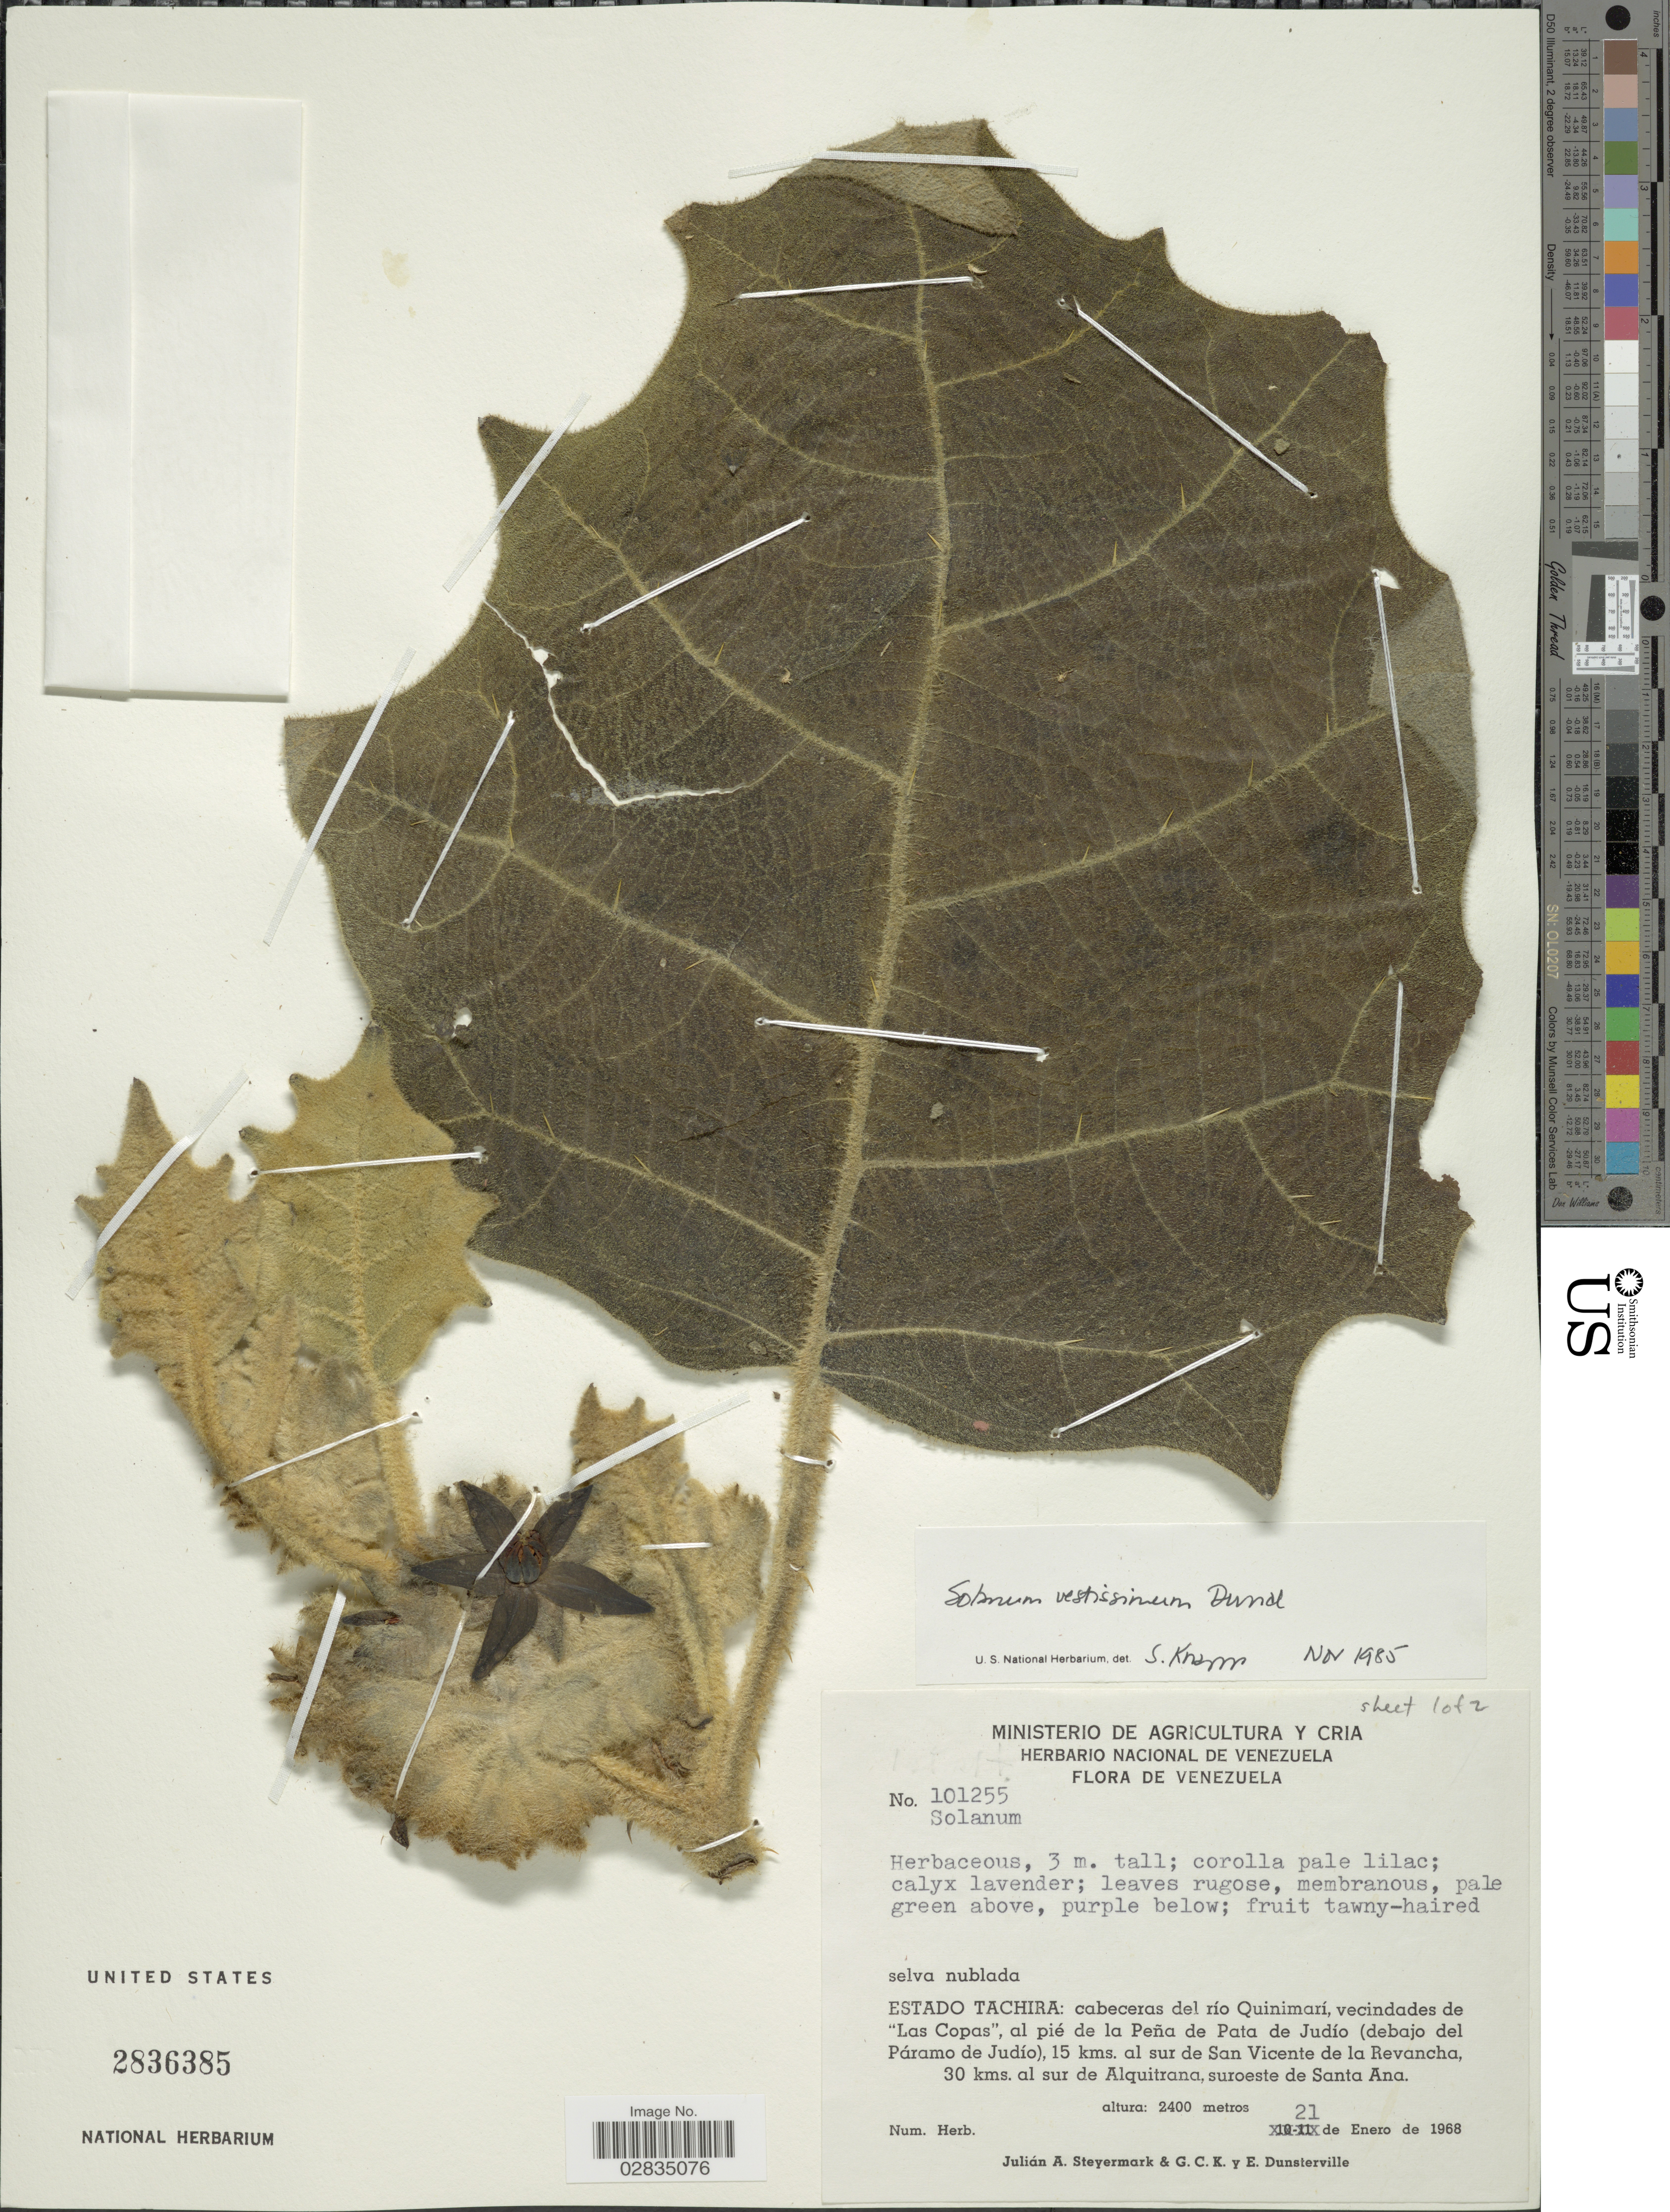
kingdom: Plantae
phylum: Tracheophyta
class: Magnoliopsida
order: Solanales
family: Solanaceae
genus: Solanum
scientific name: Solanum vestissimum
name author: Dunal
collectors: J. Steyermark, G. C. K. Dunsterville & E. Dunsterville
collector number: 101255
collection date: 1968-01-21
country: Venezuela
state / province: Tachira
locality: Cabeceras del río Quinimarí, vecindades de "Las Copas", al pié de la Peña de Pata de Judío (debajo del Páramo de Judío), 15 kms. al sur de San Vicente de la Revancha, 30 kms. al sur de Alquitrana, suroeste de Santa Ana.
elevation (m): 2400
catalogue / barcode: US 2836385